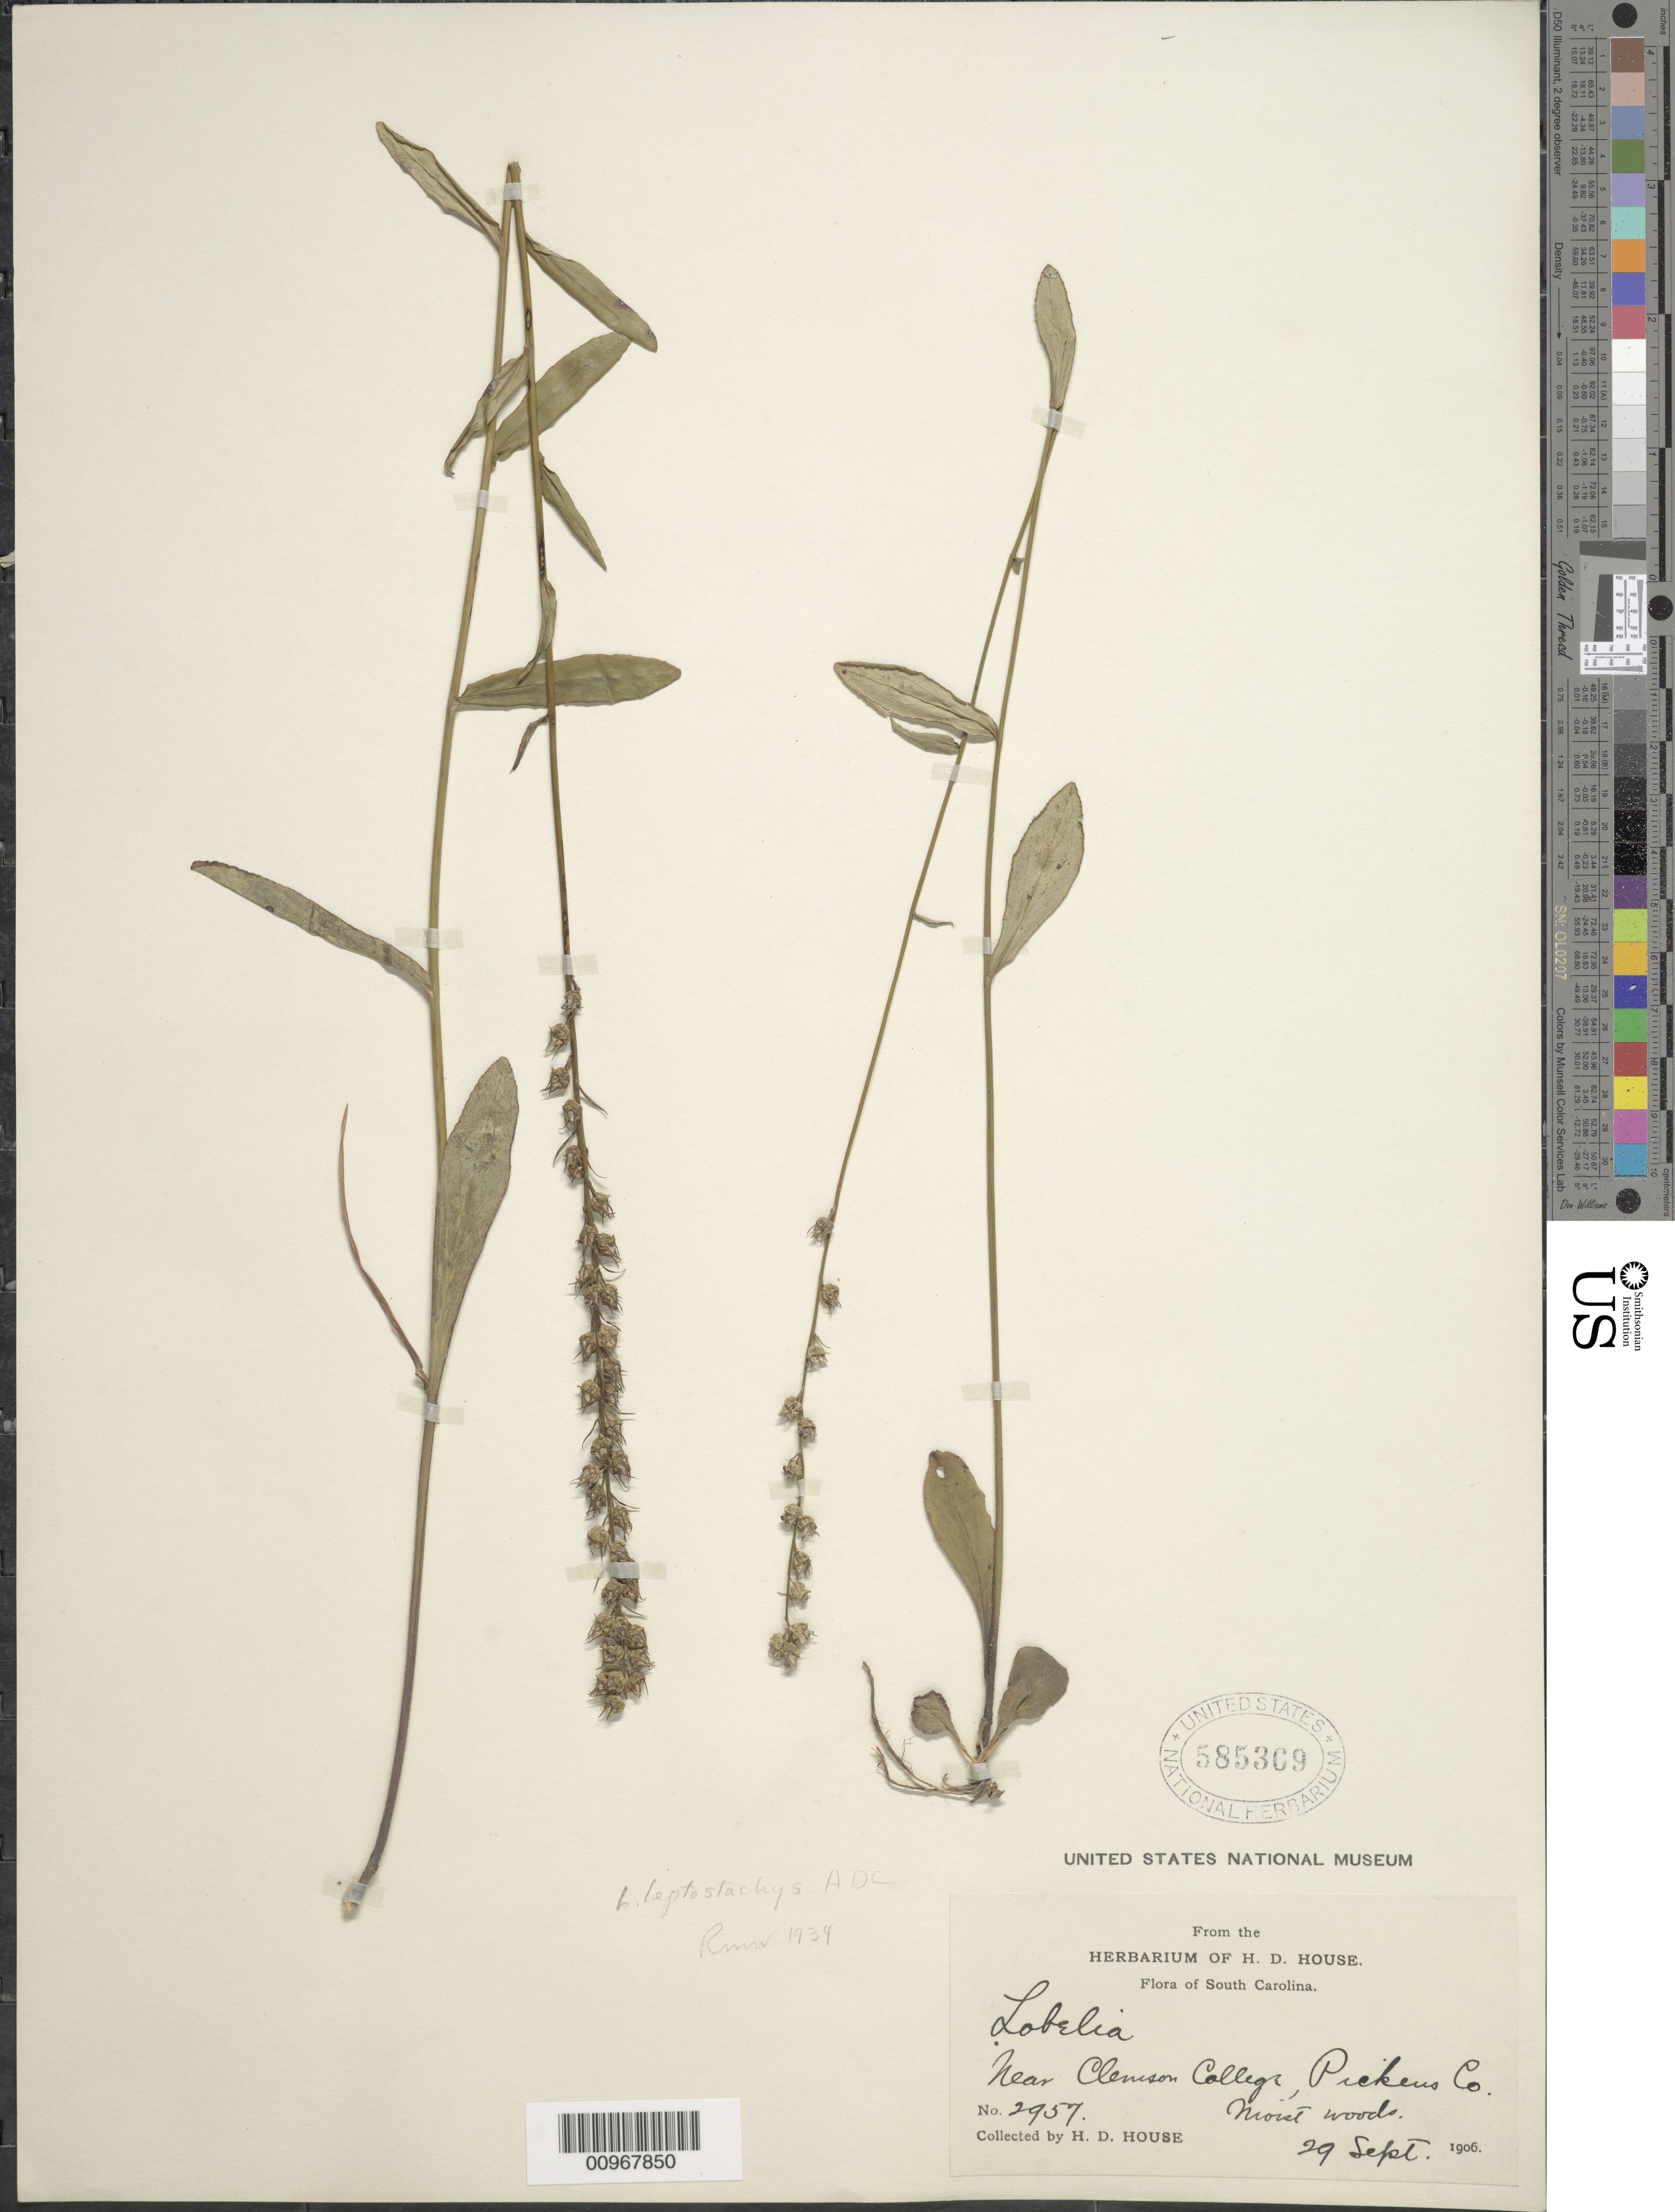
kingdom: Plantae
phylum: Tracheophyta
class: Magnoliopsida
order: Asterales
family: Campanulaceae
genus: Lobelia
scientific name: Lobelia leptostachys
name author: A. DC.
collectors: H. D. House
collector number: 2957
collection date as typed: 29 Sep 1906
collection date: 1906-09-29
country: United States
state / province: South Carolina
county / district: Pickens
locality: Near Clemson College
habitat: moist woods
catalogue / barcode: US 585369